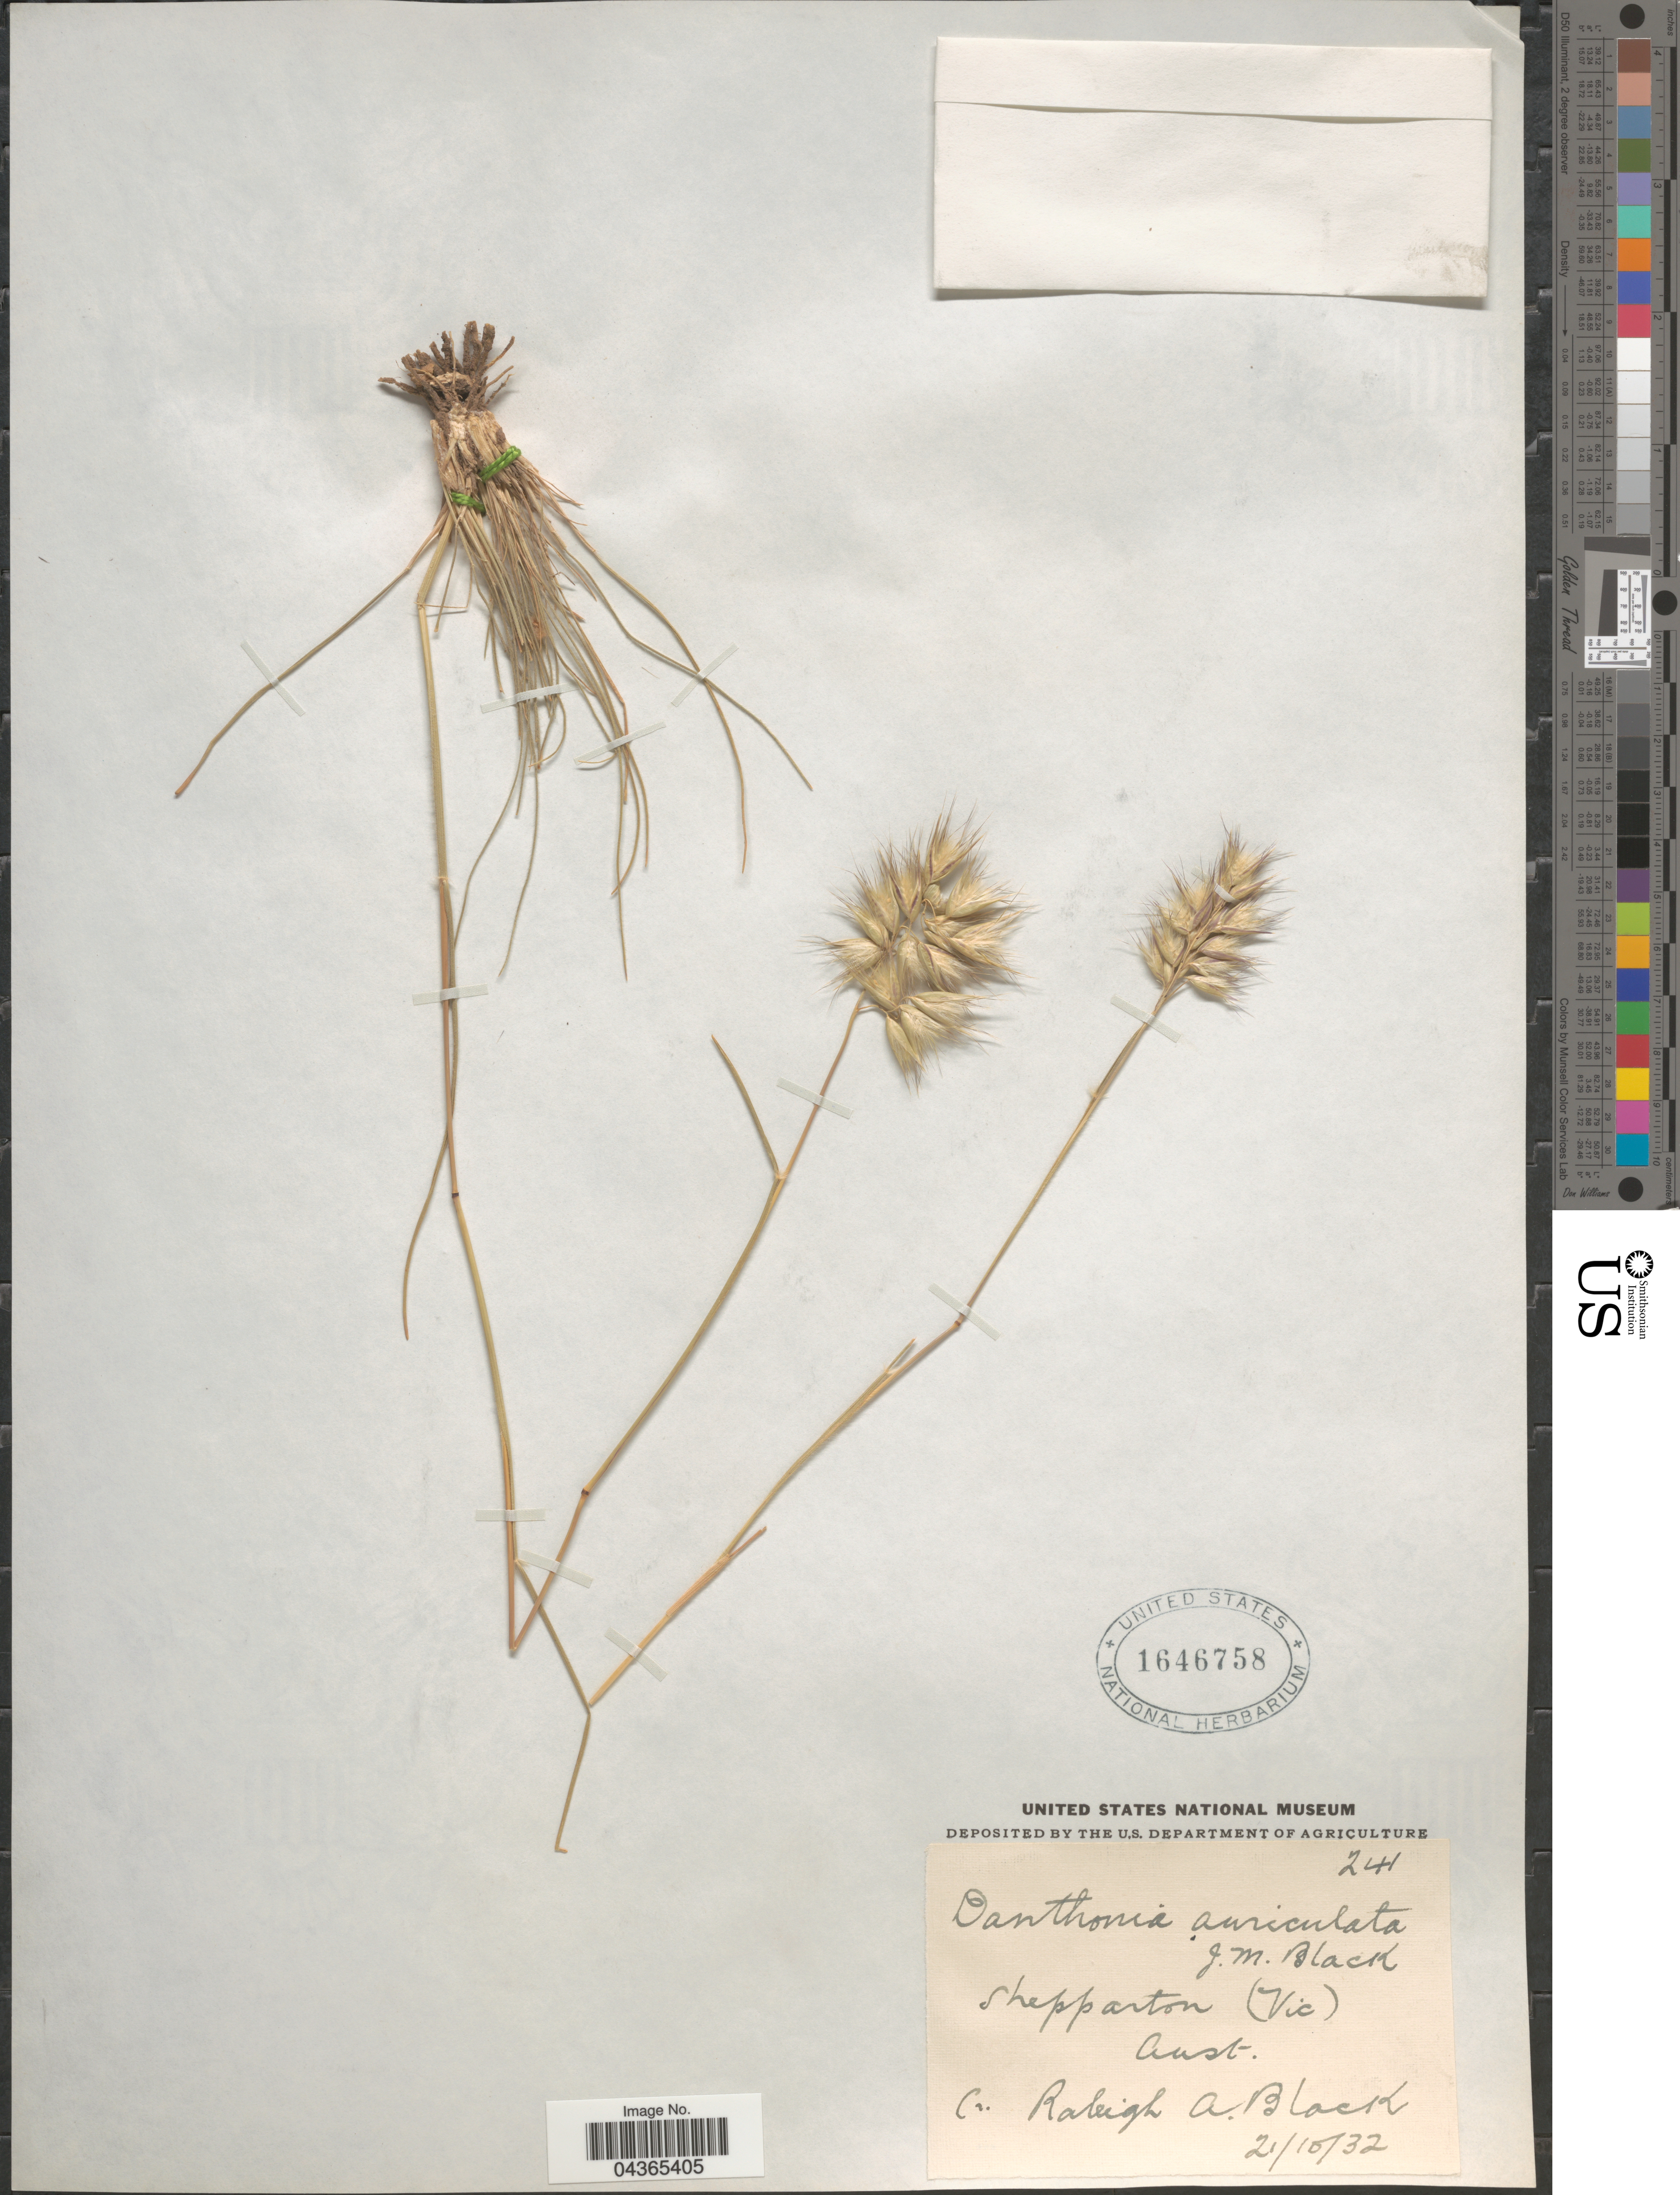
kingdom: Plantae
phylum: Tracheophyta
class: Liliopsida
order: Poales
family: Poaceae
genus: Rytidosperma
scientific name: Rytidosperma auriculatum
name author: (J.M. Black) Connor & Edgar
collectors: R. A. Black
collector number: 241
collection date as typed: Transcribed d/m/y: 21/10/32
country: Australia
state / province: Victoria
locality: Shepparton (Vic).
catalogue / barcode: US 1646758